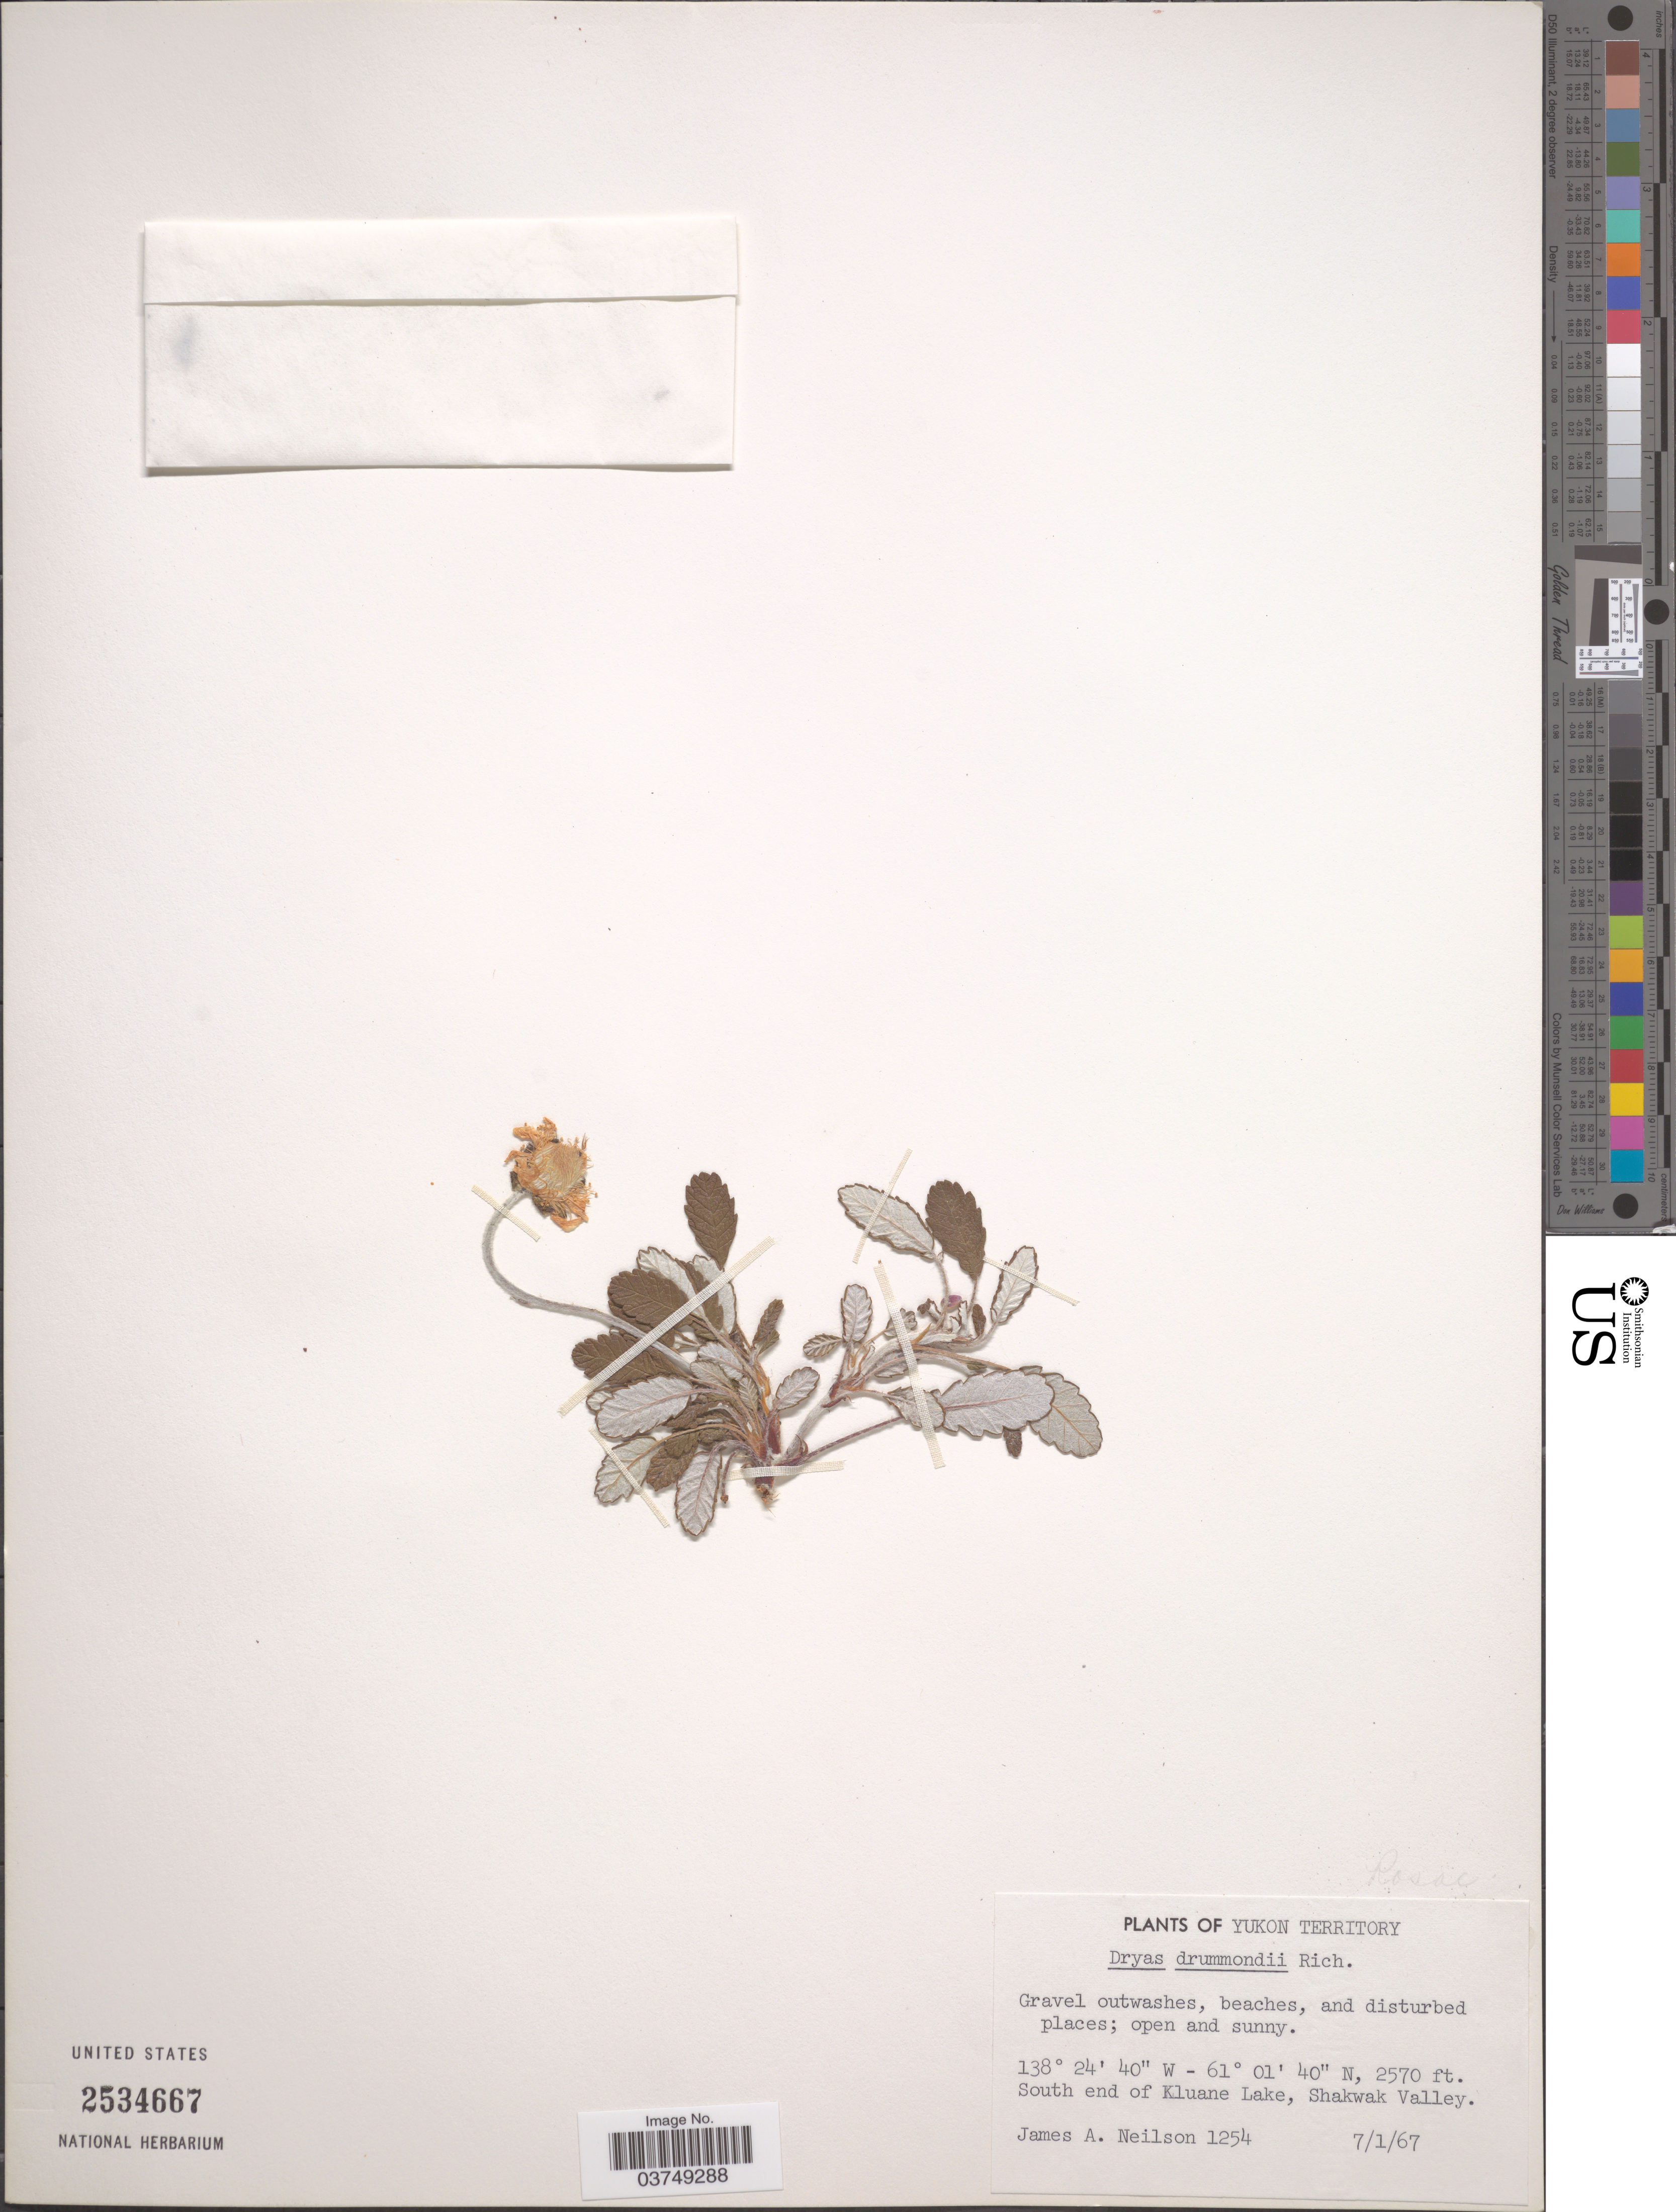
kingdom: Plantae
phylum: Tracheophyta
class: Magnoliopsida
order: Rosales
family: Rosaceae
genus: Dryas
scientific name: Dryas drummondii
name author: Hook. & Richardson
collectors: J. Neilson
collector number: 1254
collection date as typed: Transcribed d/m/y: 7/1/67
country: Canada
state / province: Yukon Territory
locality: South end of Kluane Lake, Shakwak Valley.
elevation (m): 783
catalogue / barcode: US 2534667